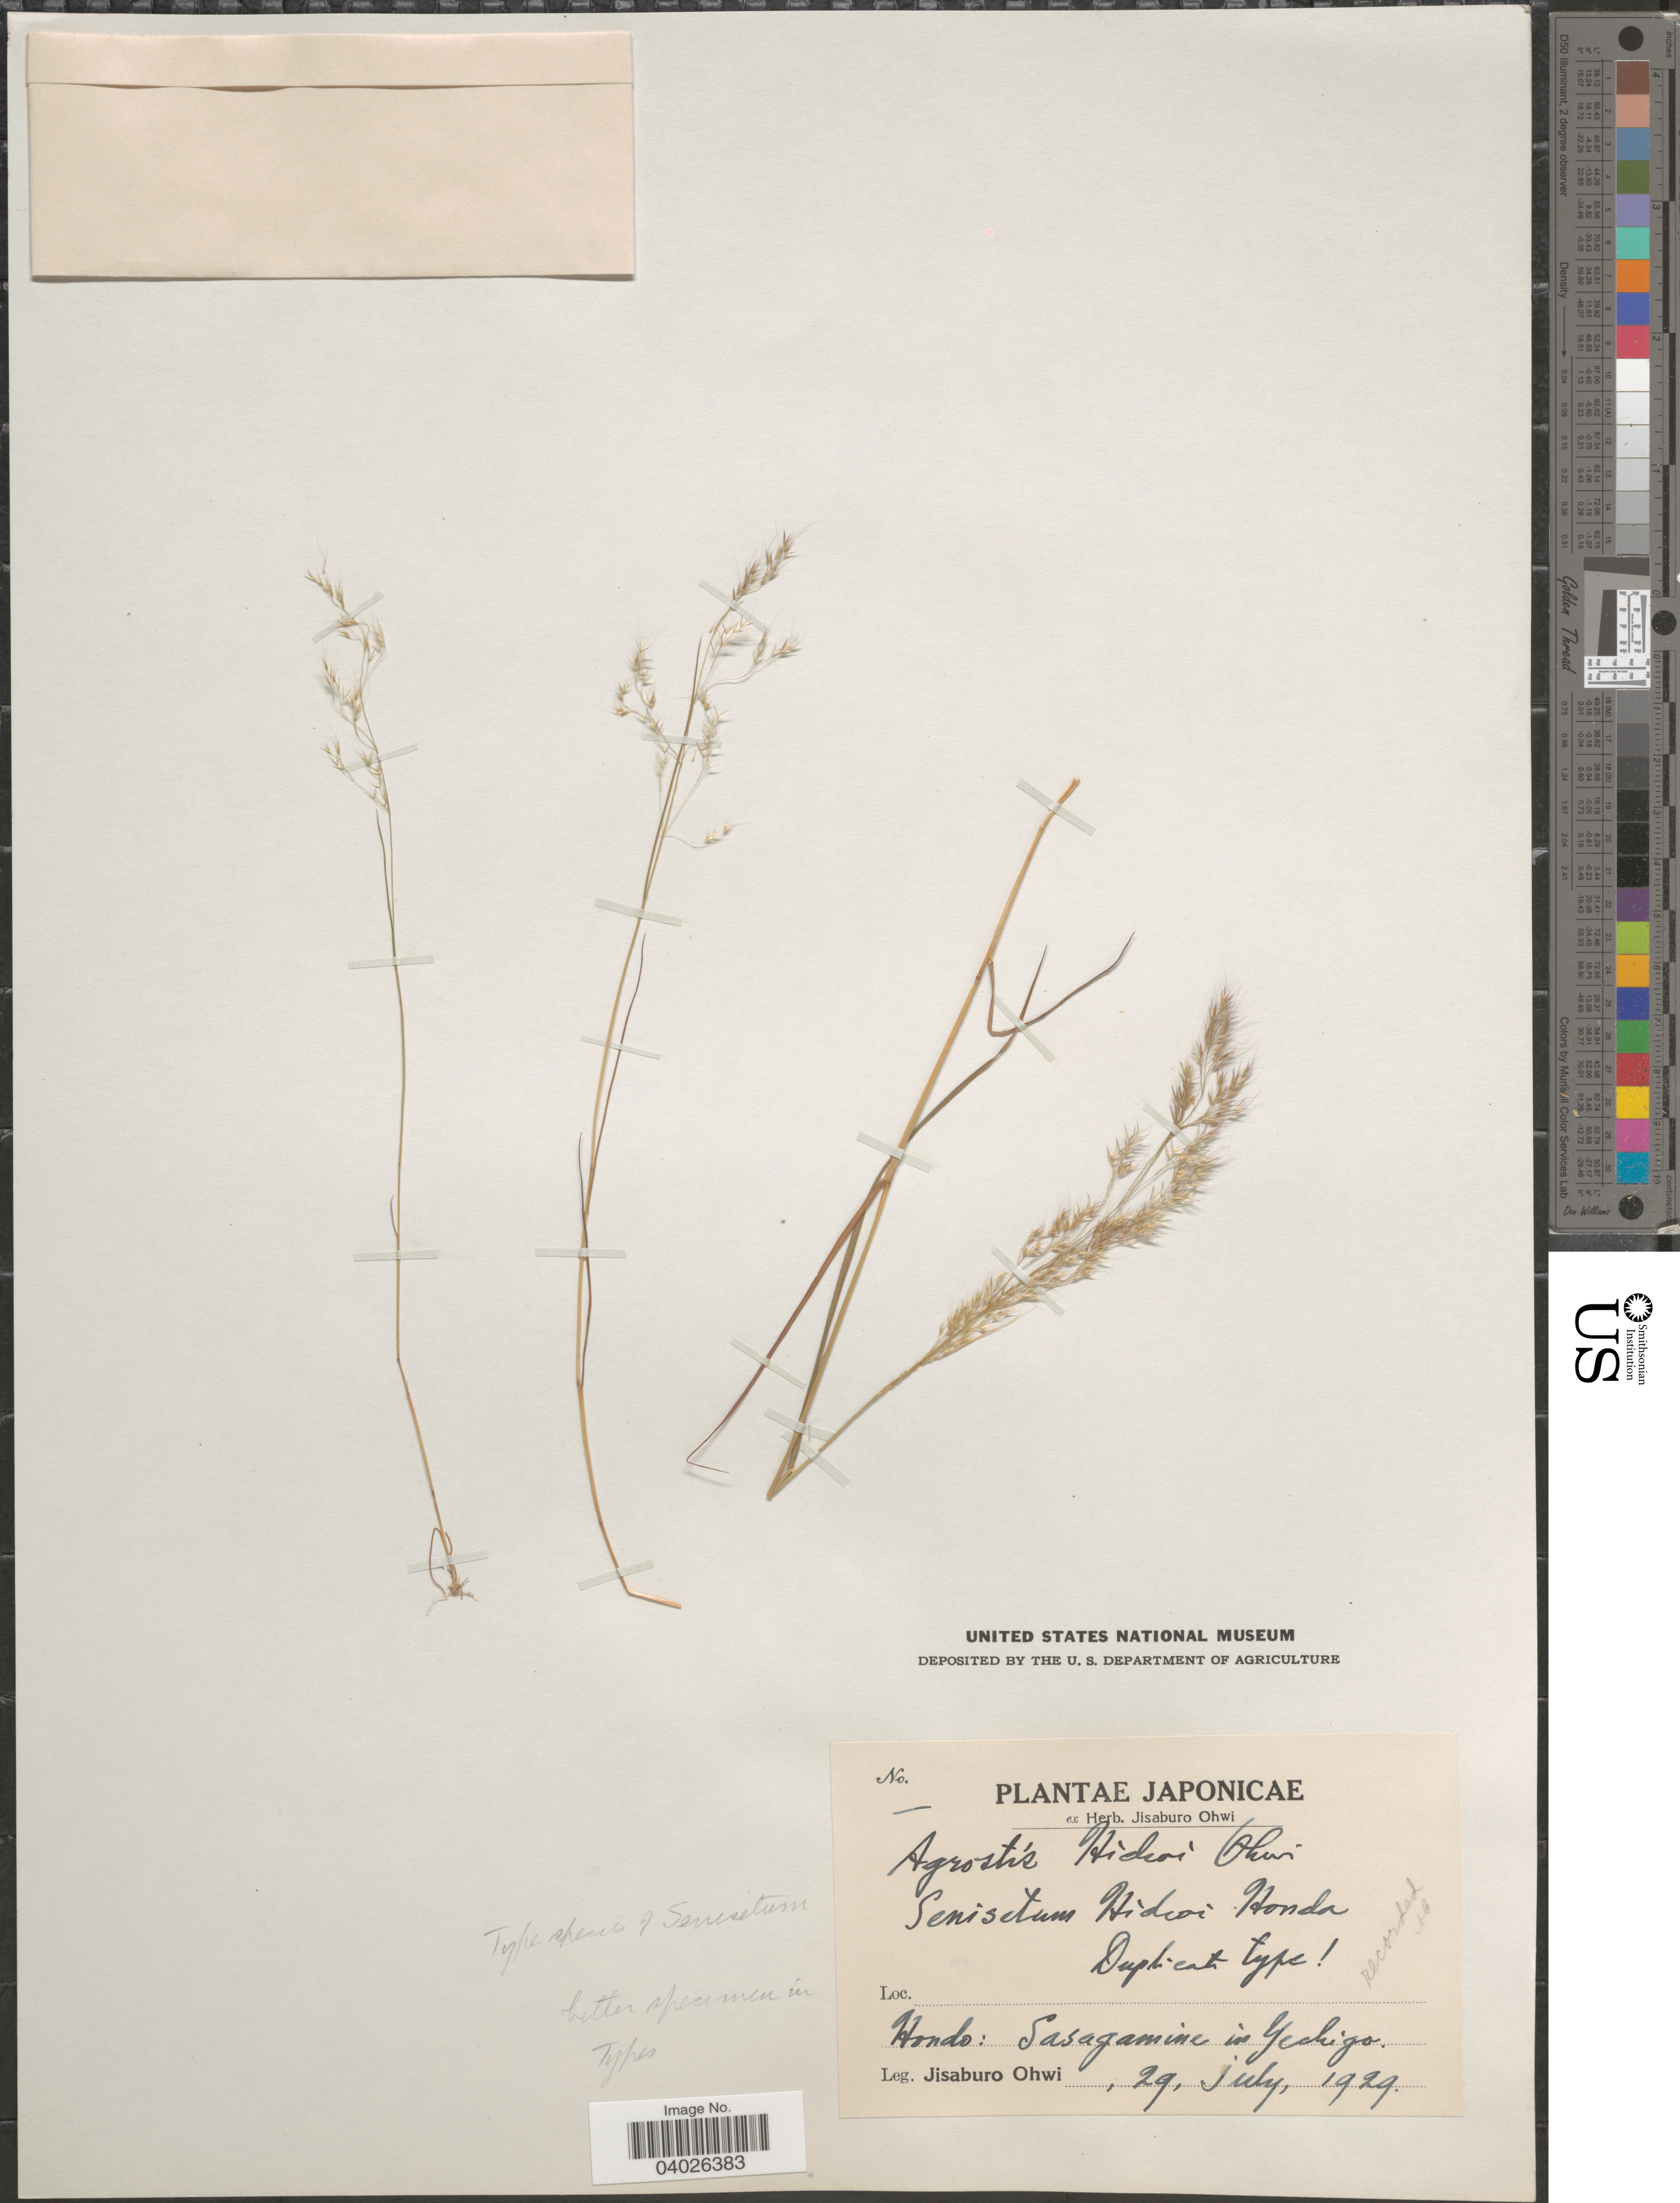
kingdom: Plantae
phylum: Tracheophyta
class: Liliopsida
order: Poales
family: Poaceae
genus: Agrostis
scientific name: Agrostis hideoi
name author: Ohwi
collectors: J. Ohwi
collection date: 1929-07-29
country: Japan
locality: Hondo: Sasagamine in Yechigo.